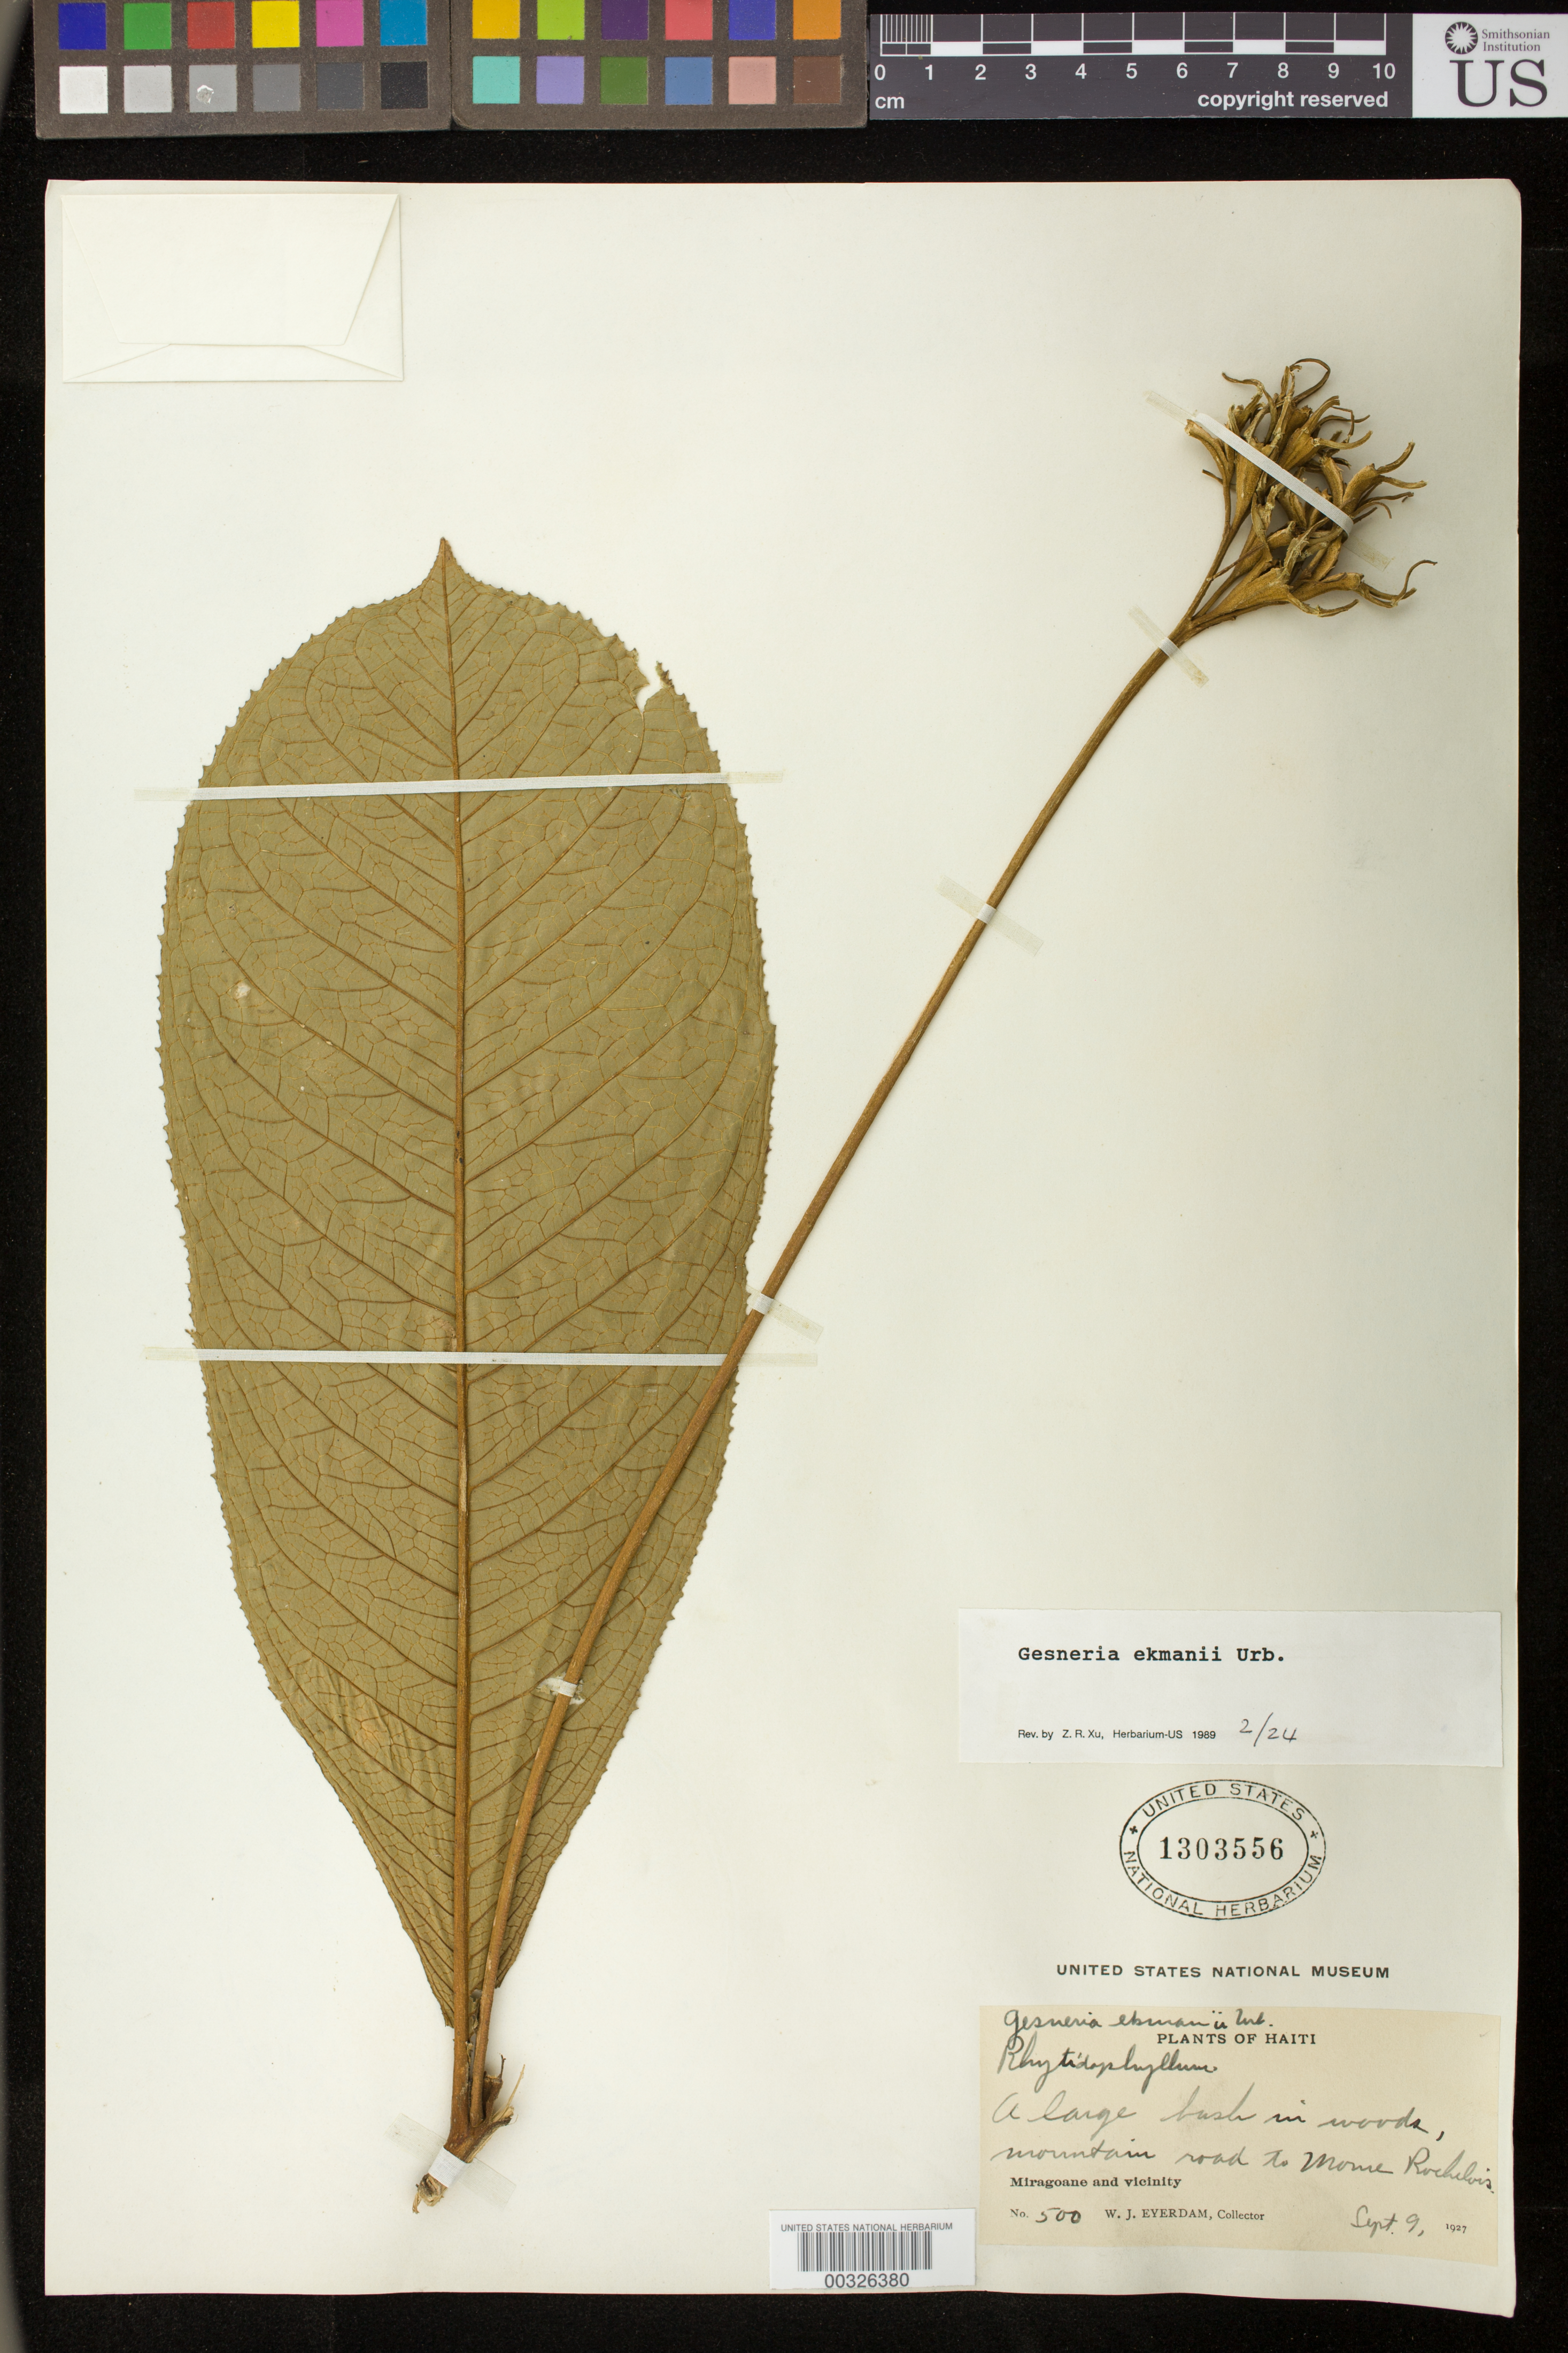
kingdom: Plantae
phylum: Tracheophyta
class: Magnoliopsida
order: Lamiales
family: Gesneriaceae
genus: Gesneria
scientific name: Gesneria ekmanii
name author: Urb.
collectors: W. J. Eyerdam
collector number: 500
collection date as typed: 09 Sep 1927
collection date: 1927-09-09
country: Haiti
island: Hispaniola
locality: Mountain road to Morne Rochelois, Miragoane and vicinity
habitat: In woods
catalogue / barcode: US 1303556